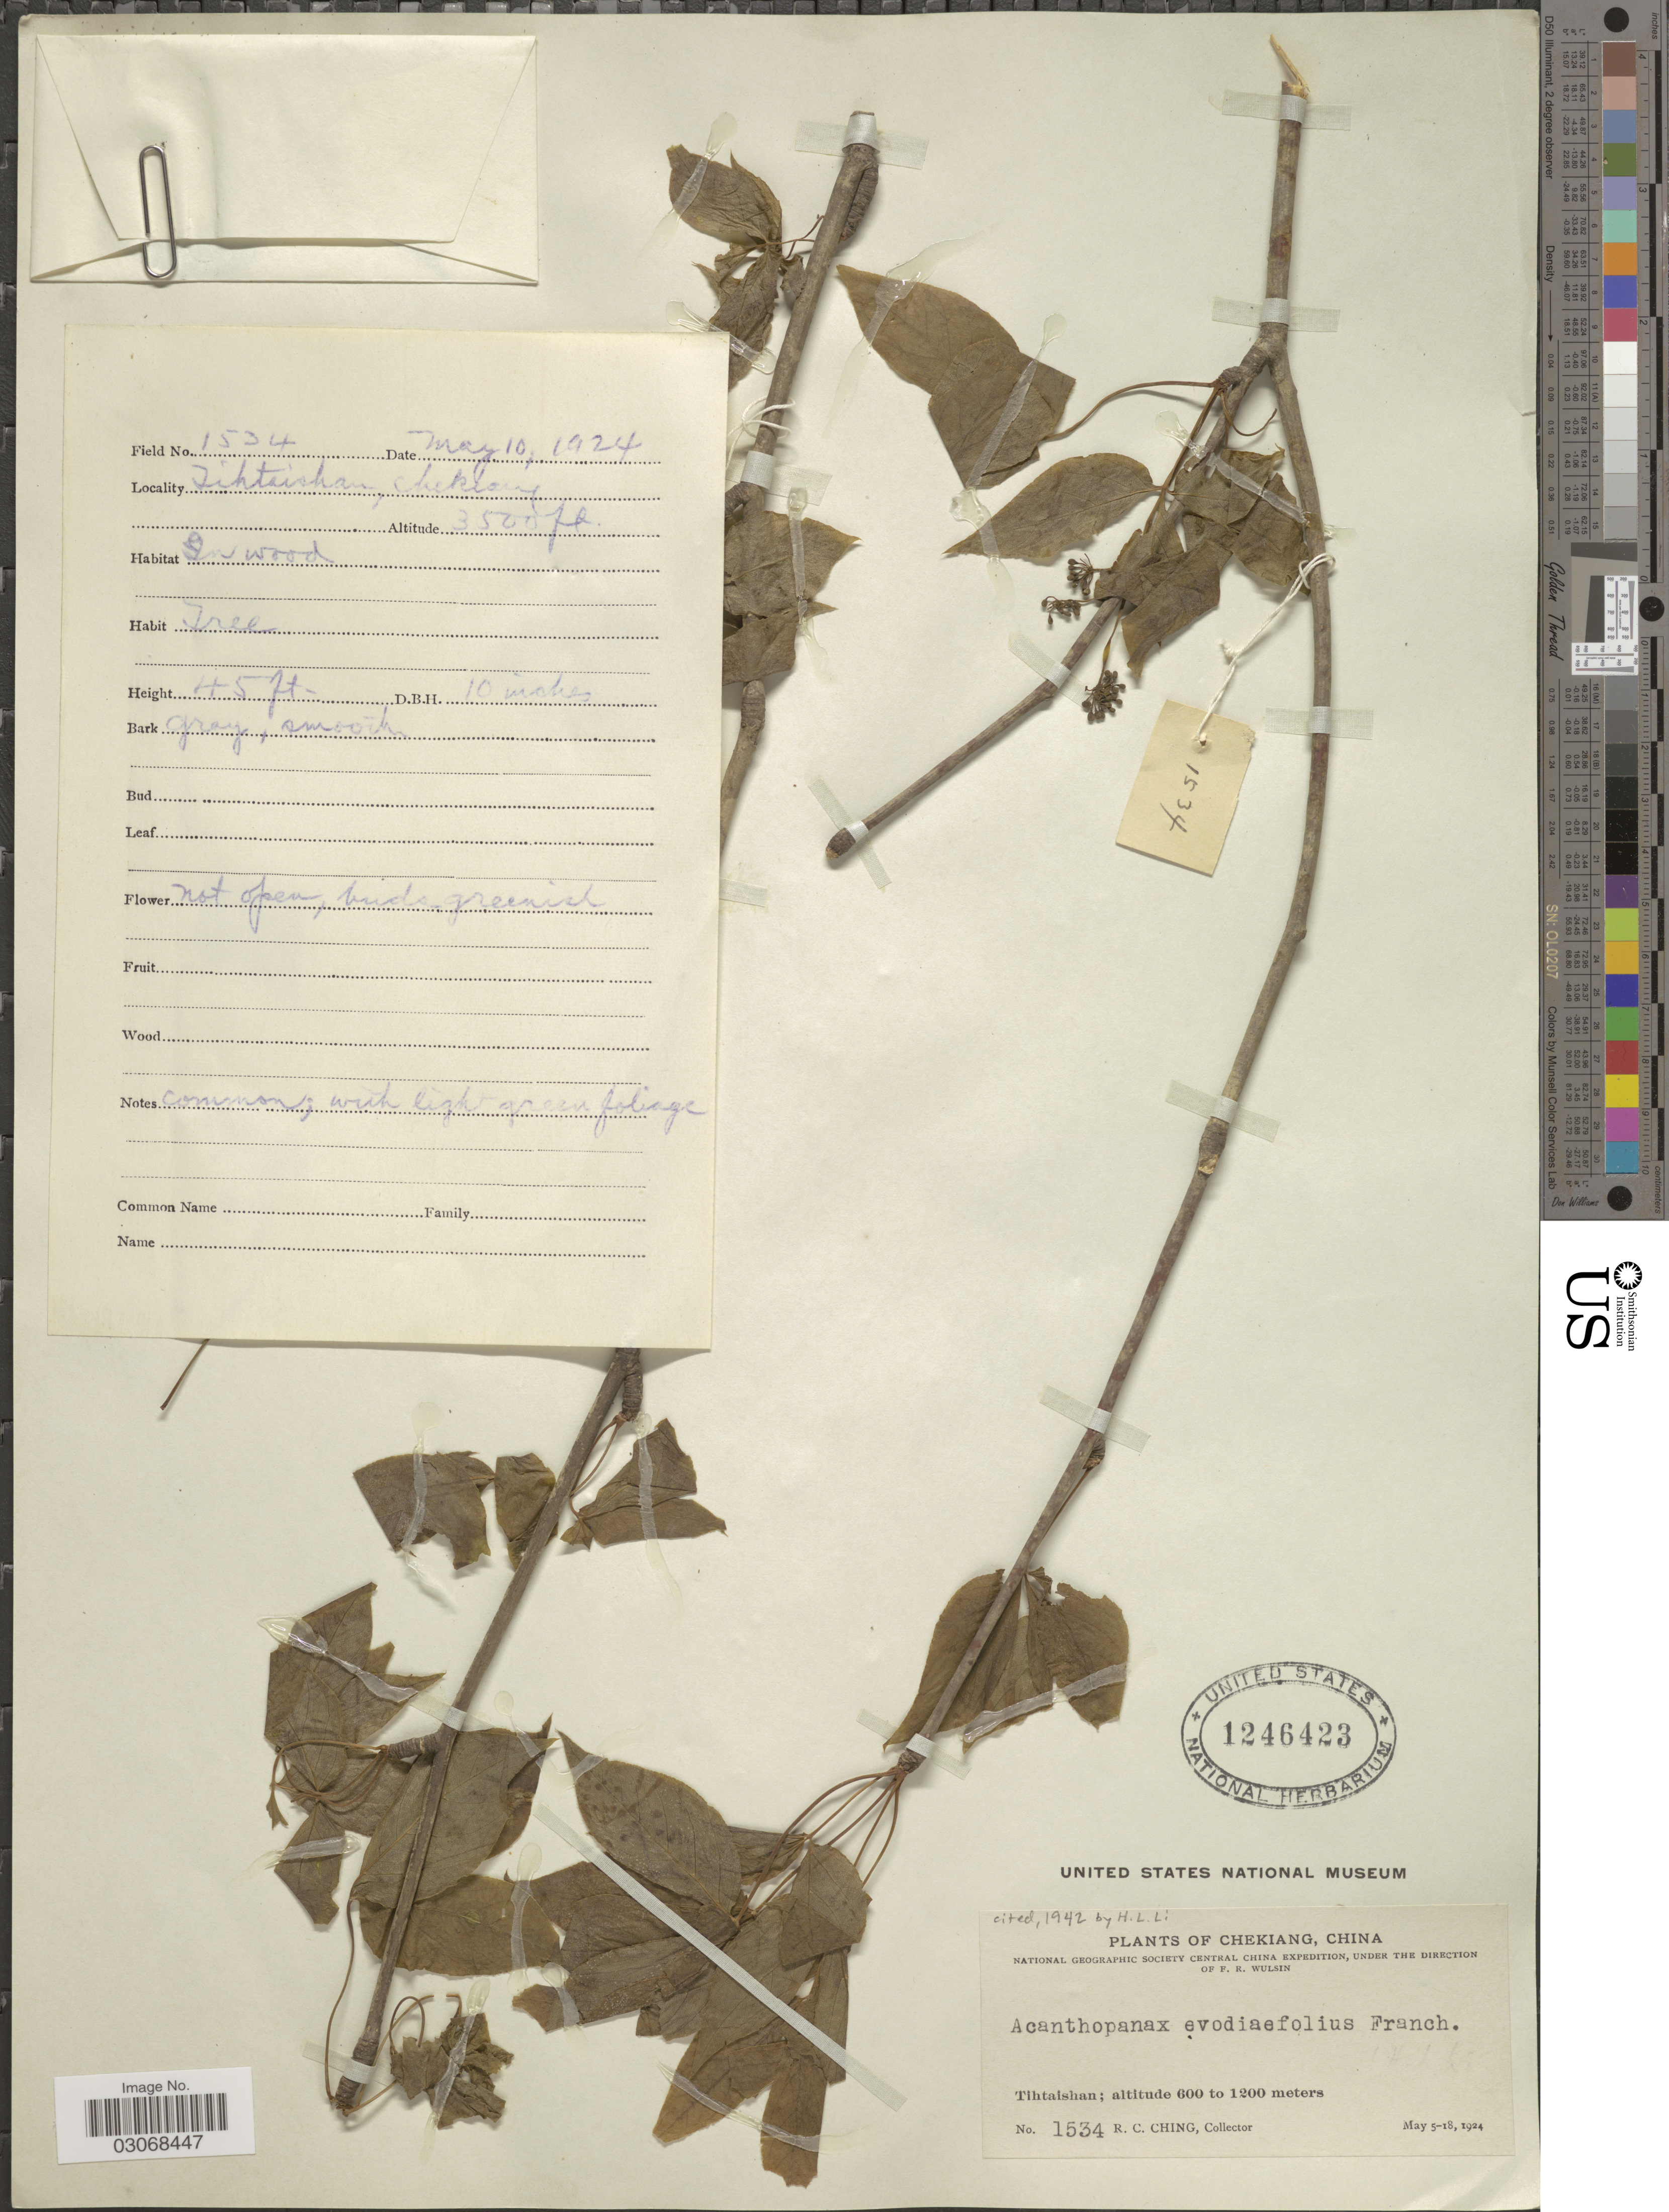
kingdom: Plantae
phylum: Tracheophyta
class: Magnoliopsida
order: Apiales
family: Araliaceae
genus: Gamblea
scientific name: Gamblea ciliata var. evodiifolia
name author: (Franch.) C.B. Shang et al.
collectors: R. C. Ching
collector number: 1534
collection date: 1924-05-05/1924-05-18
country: China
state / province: Zhejiang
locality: Chekiang, Tihtaishan.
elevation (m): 600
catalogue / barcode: US 1246423